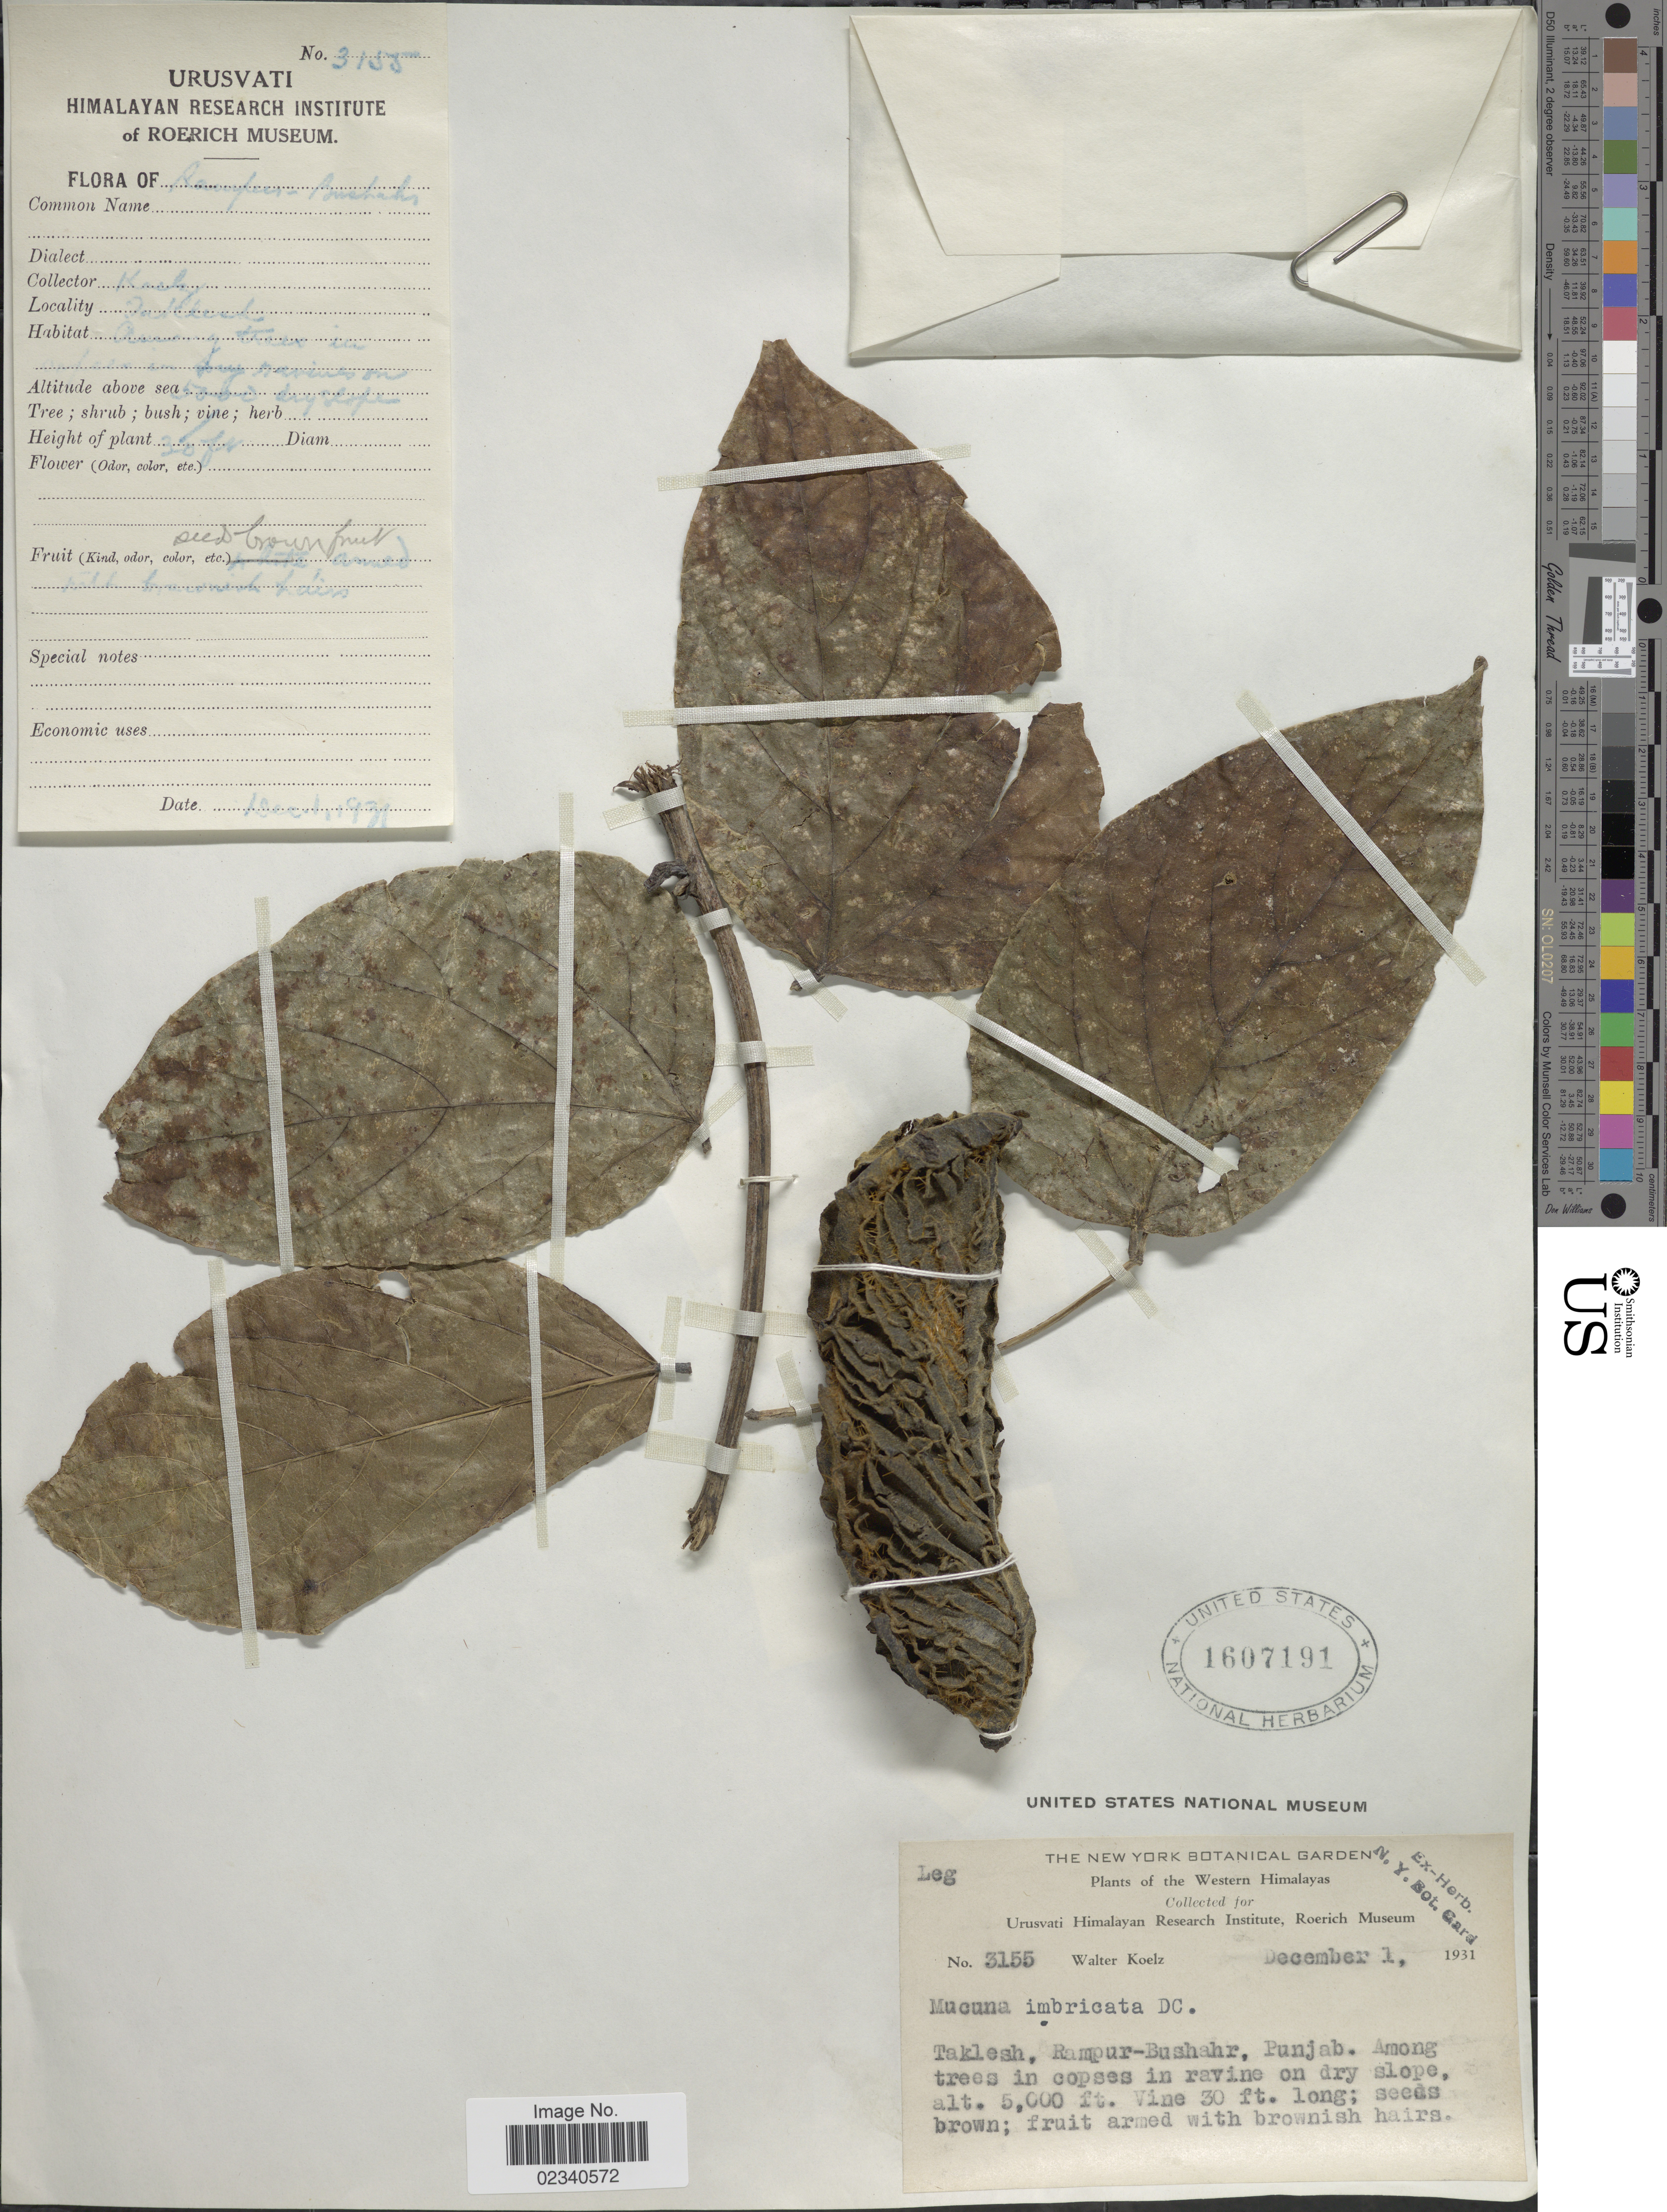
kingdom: Plantae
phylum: Tracheophyta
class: Magnoliopsida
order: Fabales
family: Fabaceae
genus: Mucuna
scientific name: Mucuna nigricans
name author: (Lour.) Steud.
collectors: W. N. Koelz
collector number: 3155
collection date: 1931-12-01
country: India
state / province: Jammu and Kashmir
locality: Western Himalayas. Taklesh, Rampur-Bushahr, Punjab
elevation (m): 1524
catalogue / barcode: US 1607191